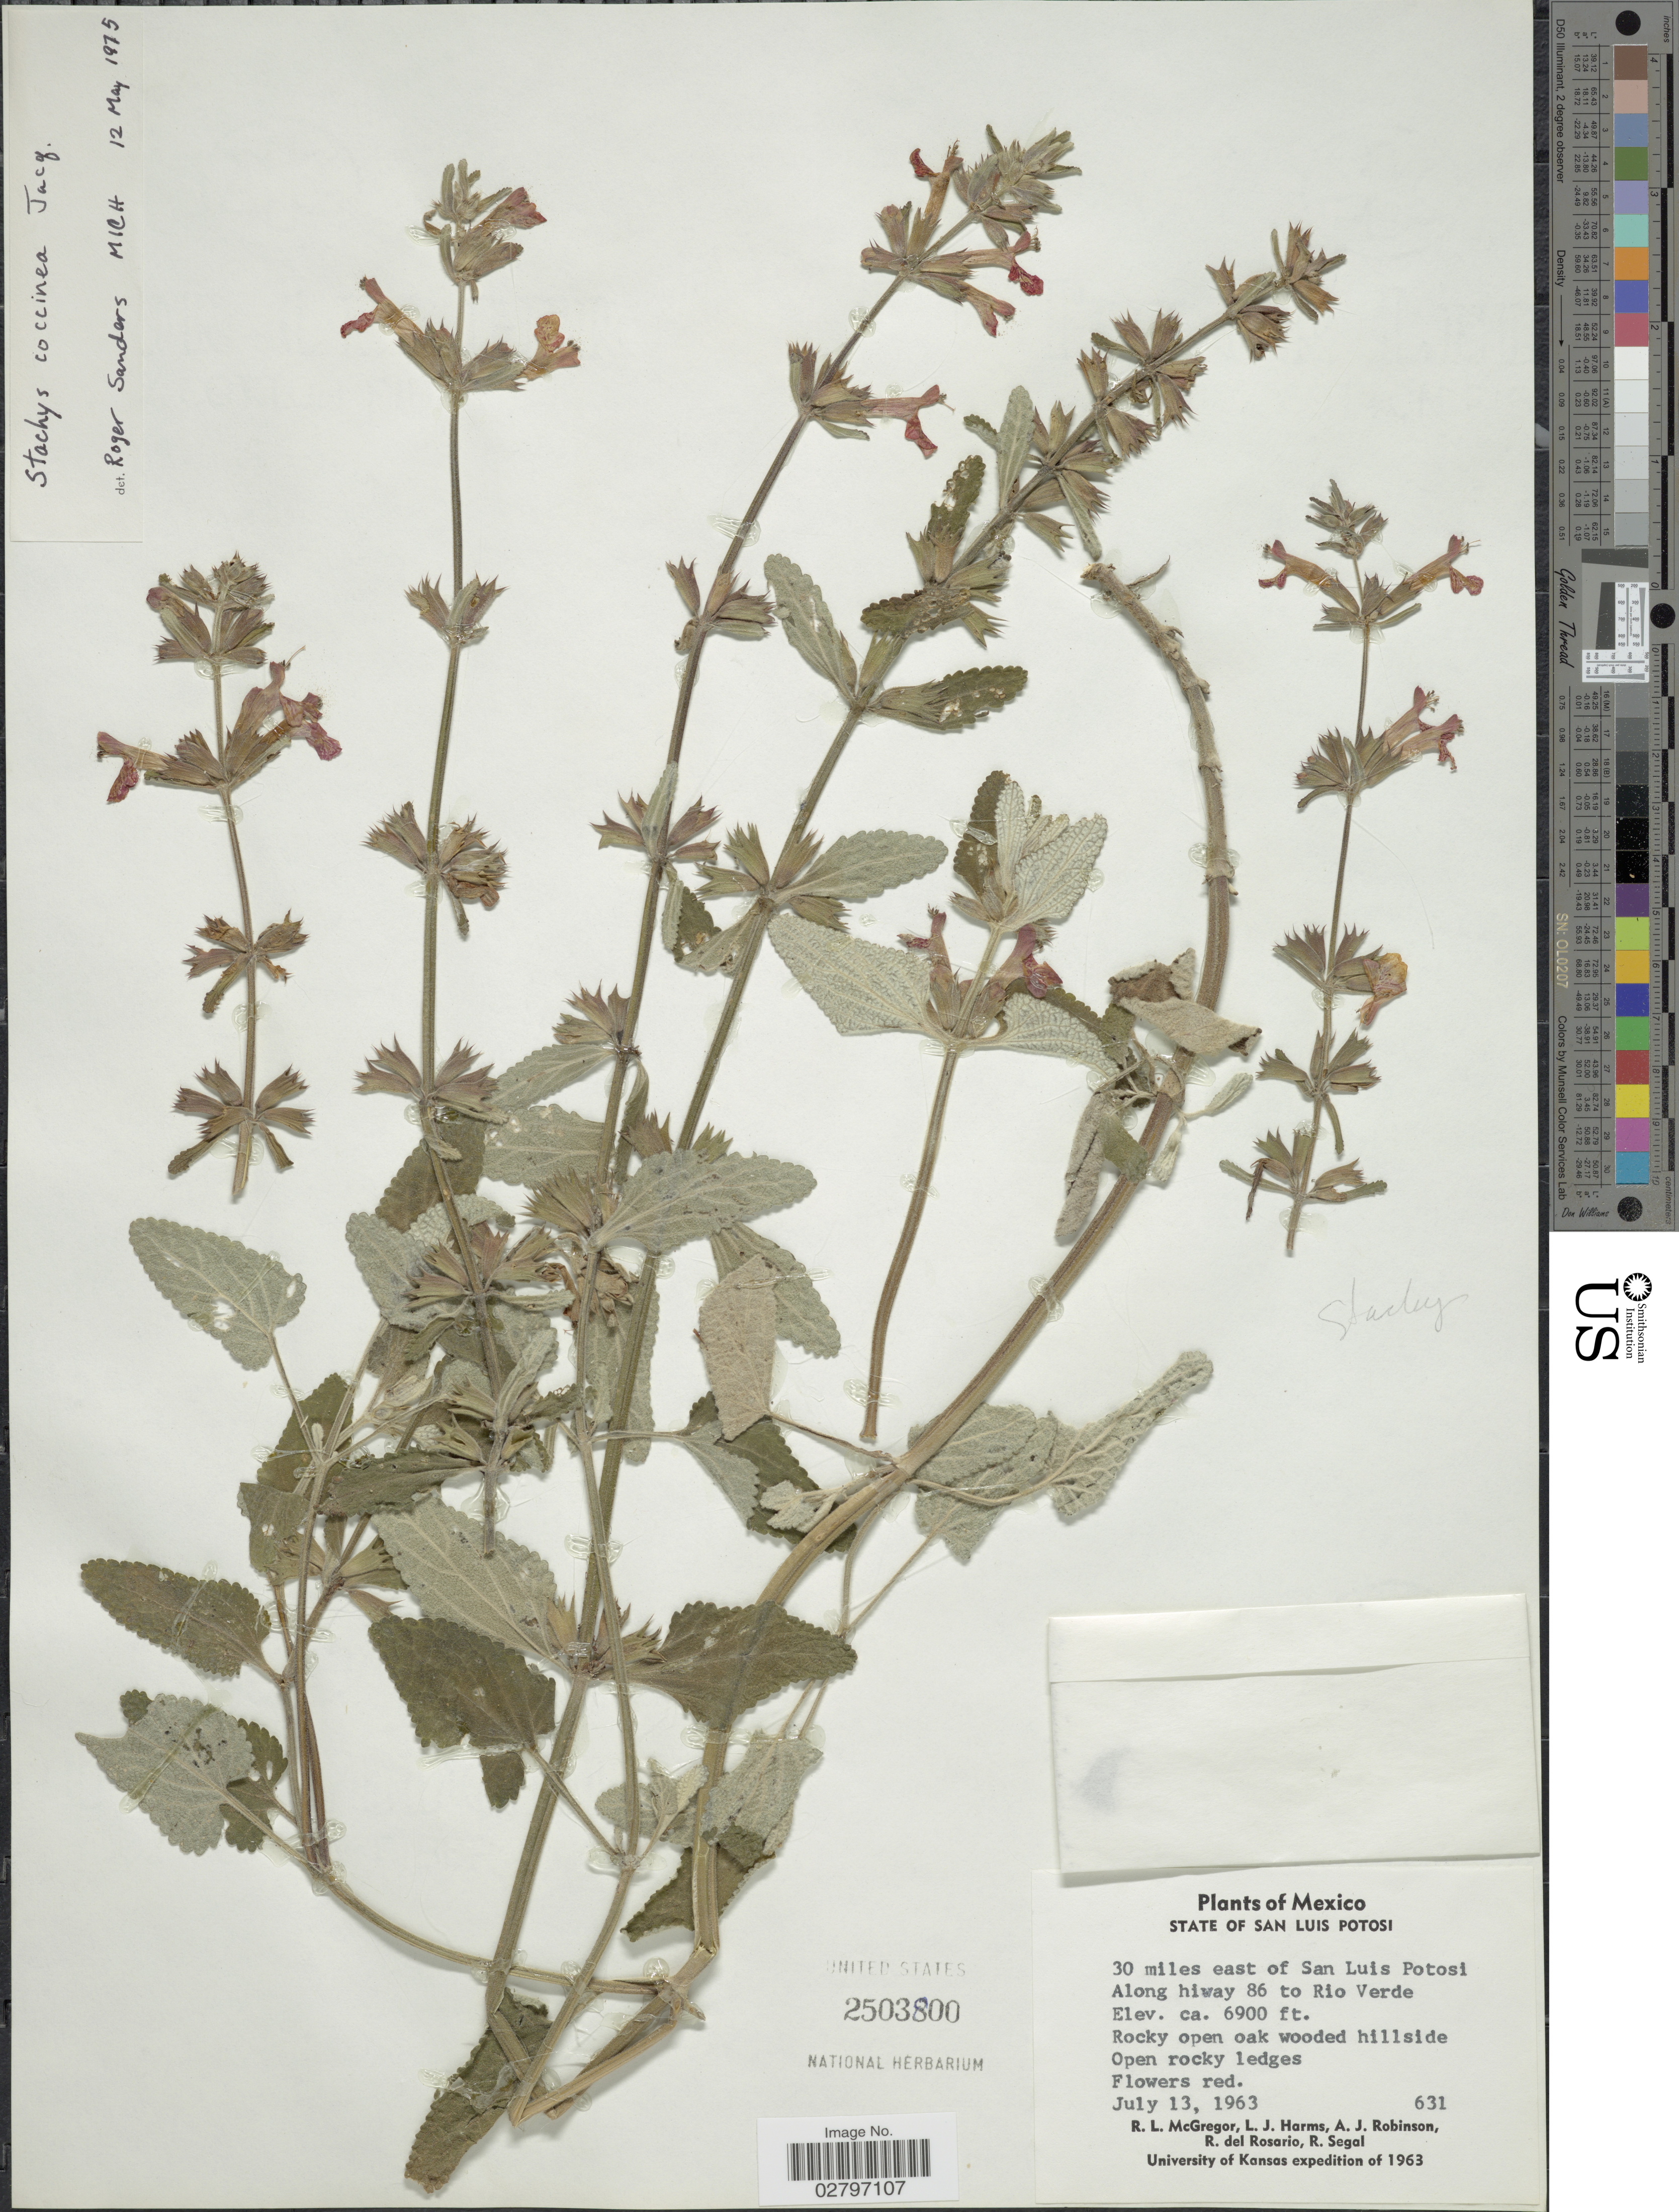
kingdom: Plantae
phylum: Tracheophyta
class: Magnoliopsida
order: Lamiales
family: Lamiaceae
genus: Stachys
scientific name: Stachys coccinea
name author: Ortega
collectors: R. McGregor, L. Harms, A. J. Robinson, R. del Rosario & R. Segal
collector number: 631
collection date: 1963-07-13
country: Mexico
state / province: San Luis Potosí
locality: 30 miles east of San Luis Potosi. Along hiway 86 to Rio Verde.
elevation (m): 2103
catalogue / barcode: US 2503800